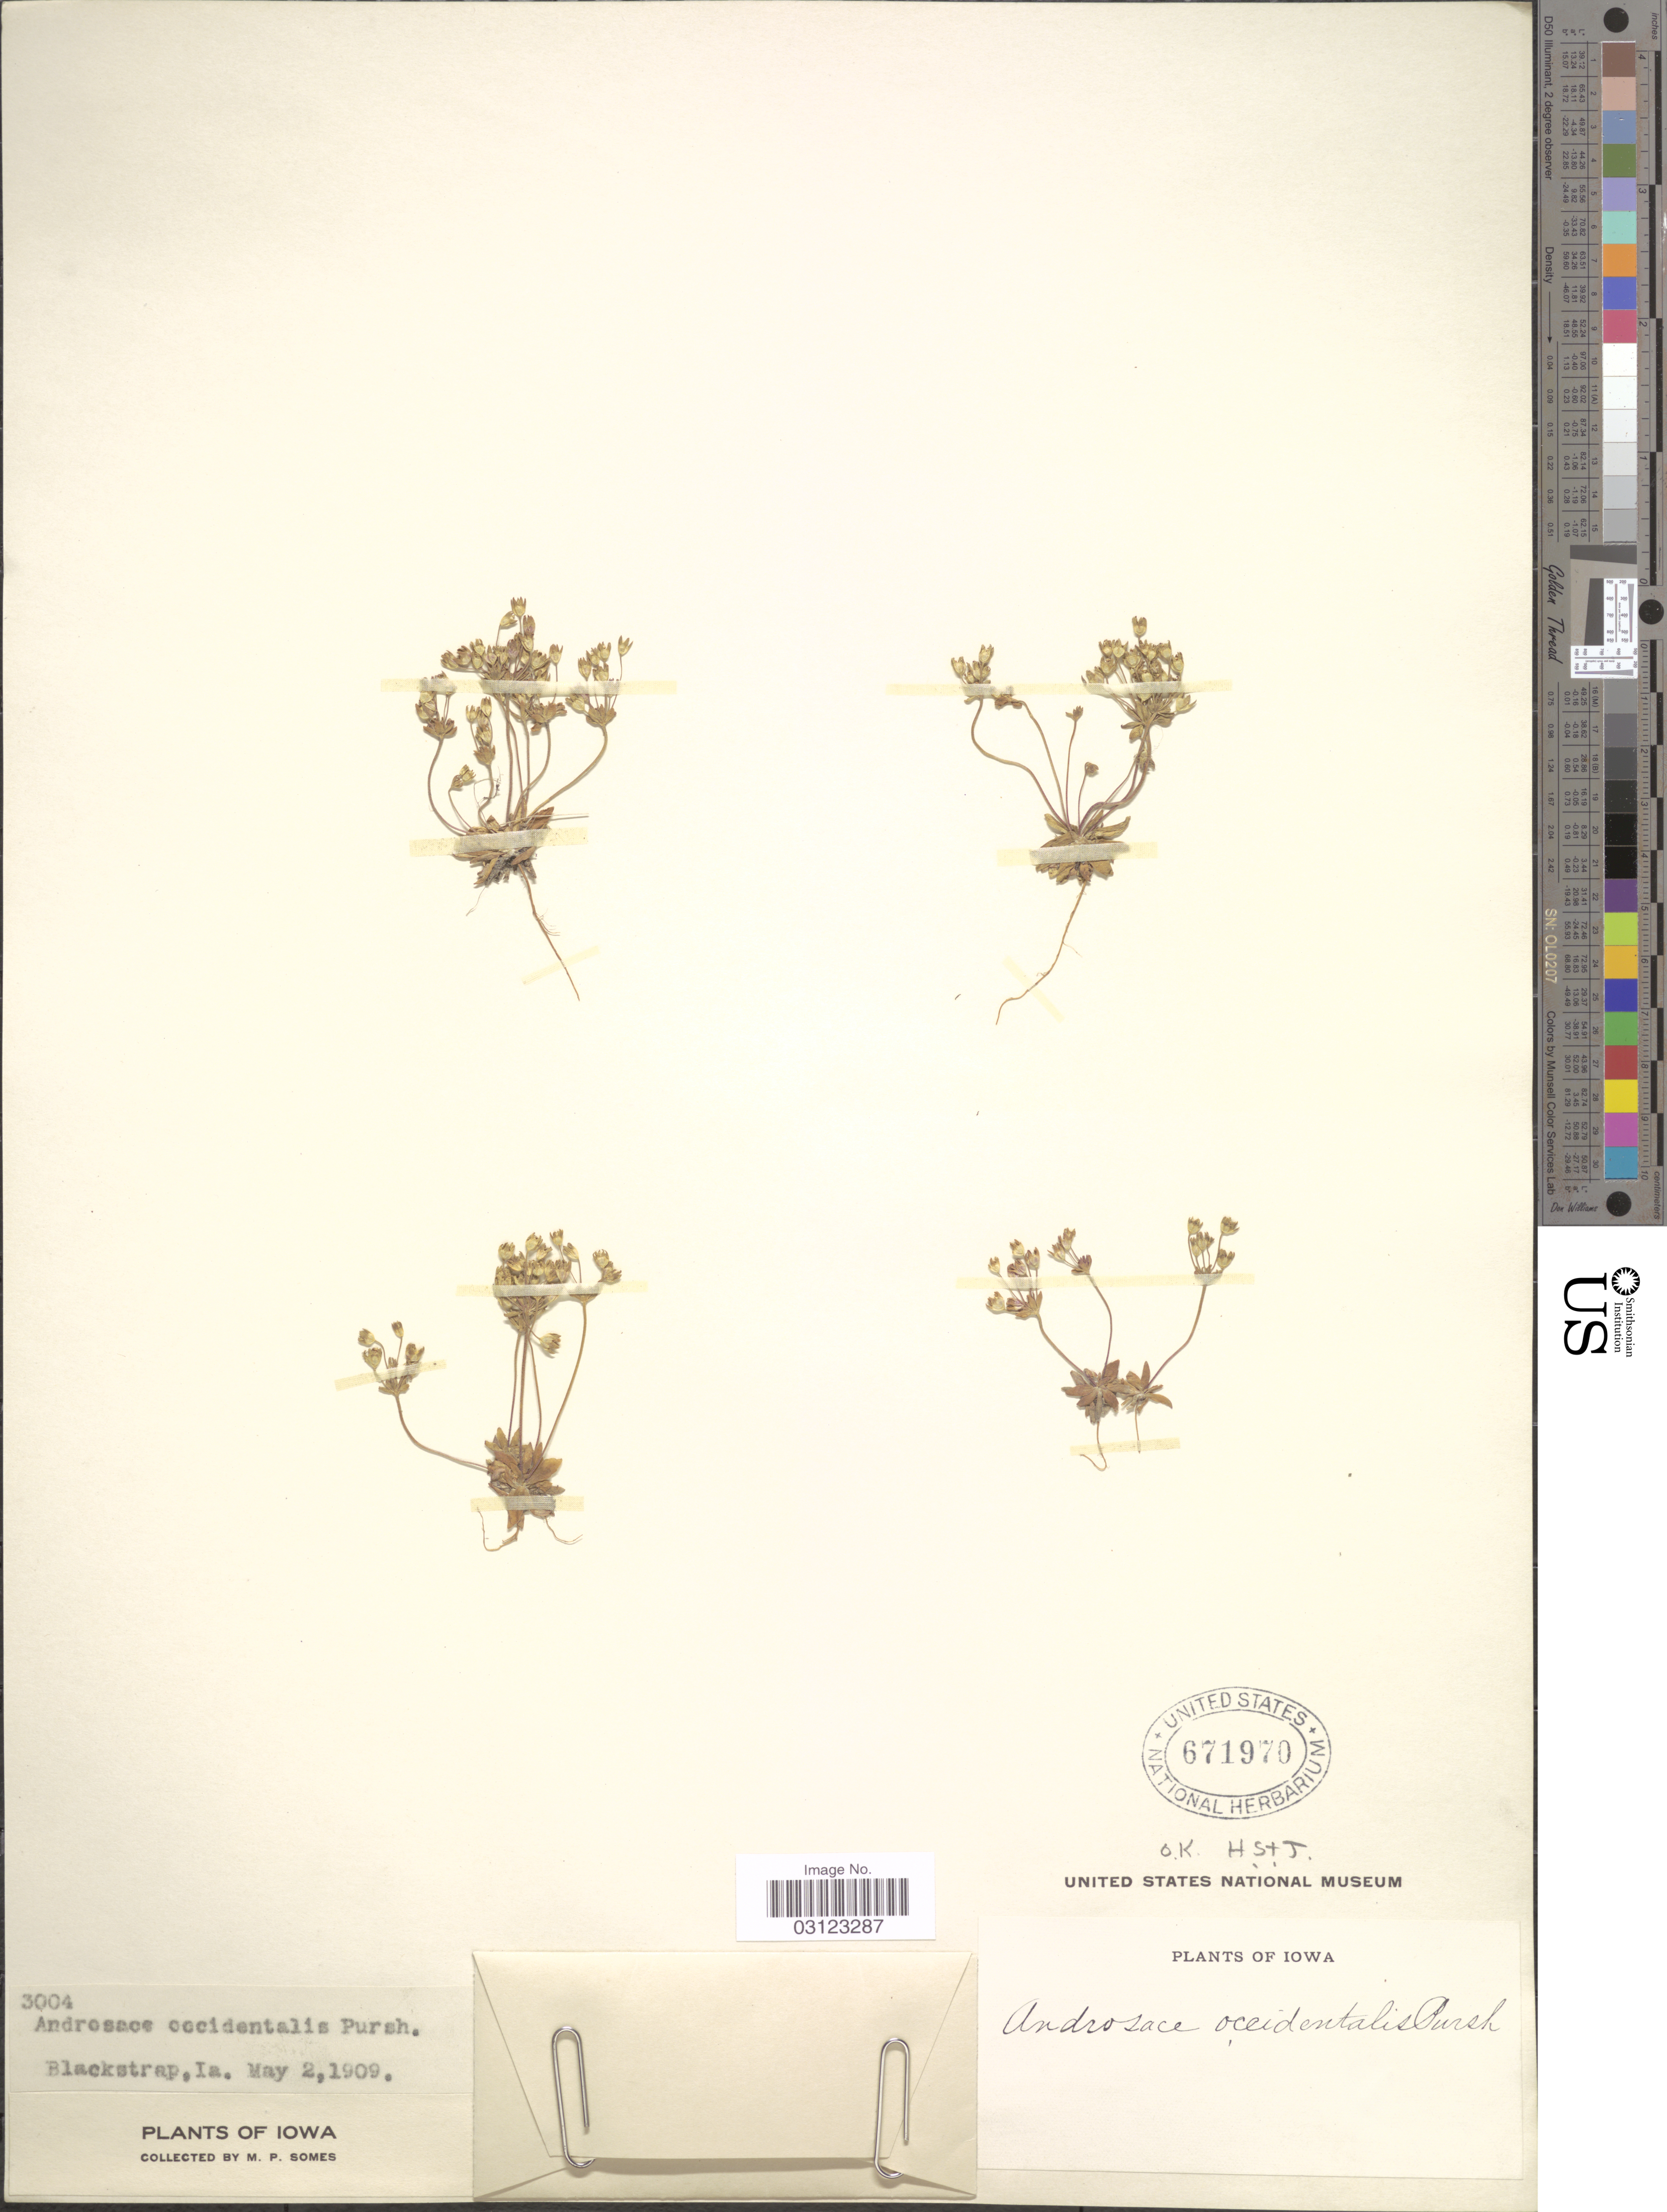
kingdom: Plantae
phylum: Tracheophyta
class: Magnoliopsida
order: Ericales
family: Primulaceae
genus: Androsace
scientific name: Androsace occidentalis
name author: (Pursh) Pursh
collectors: M. Somes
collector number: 3004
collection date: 1909-05-02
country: United States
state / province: Iowa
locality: Blackstrap, Ia.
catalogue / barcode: US 671970